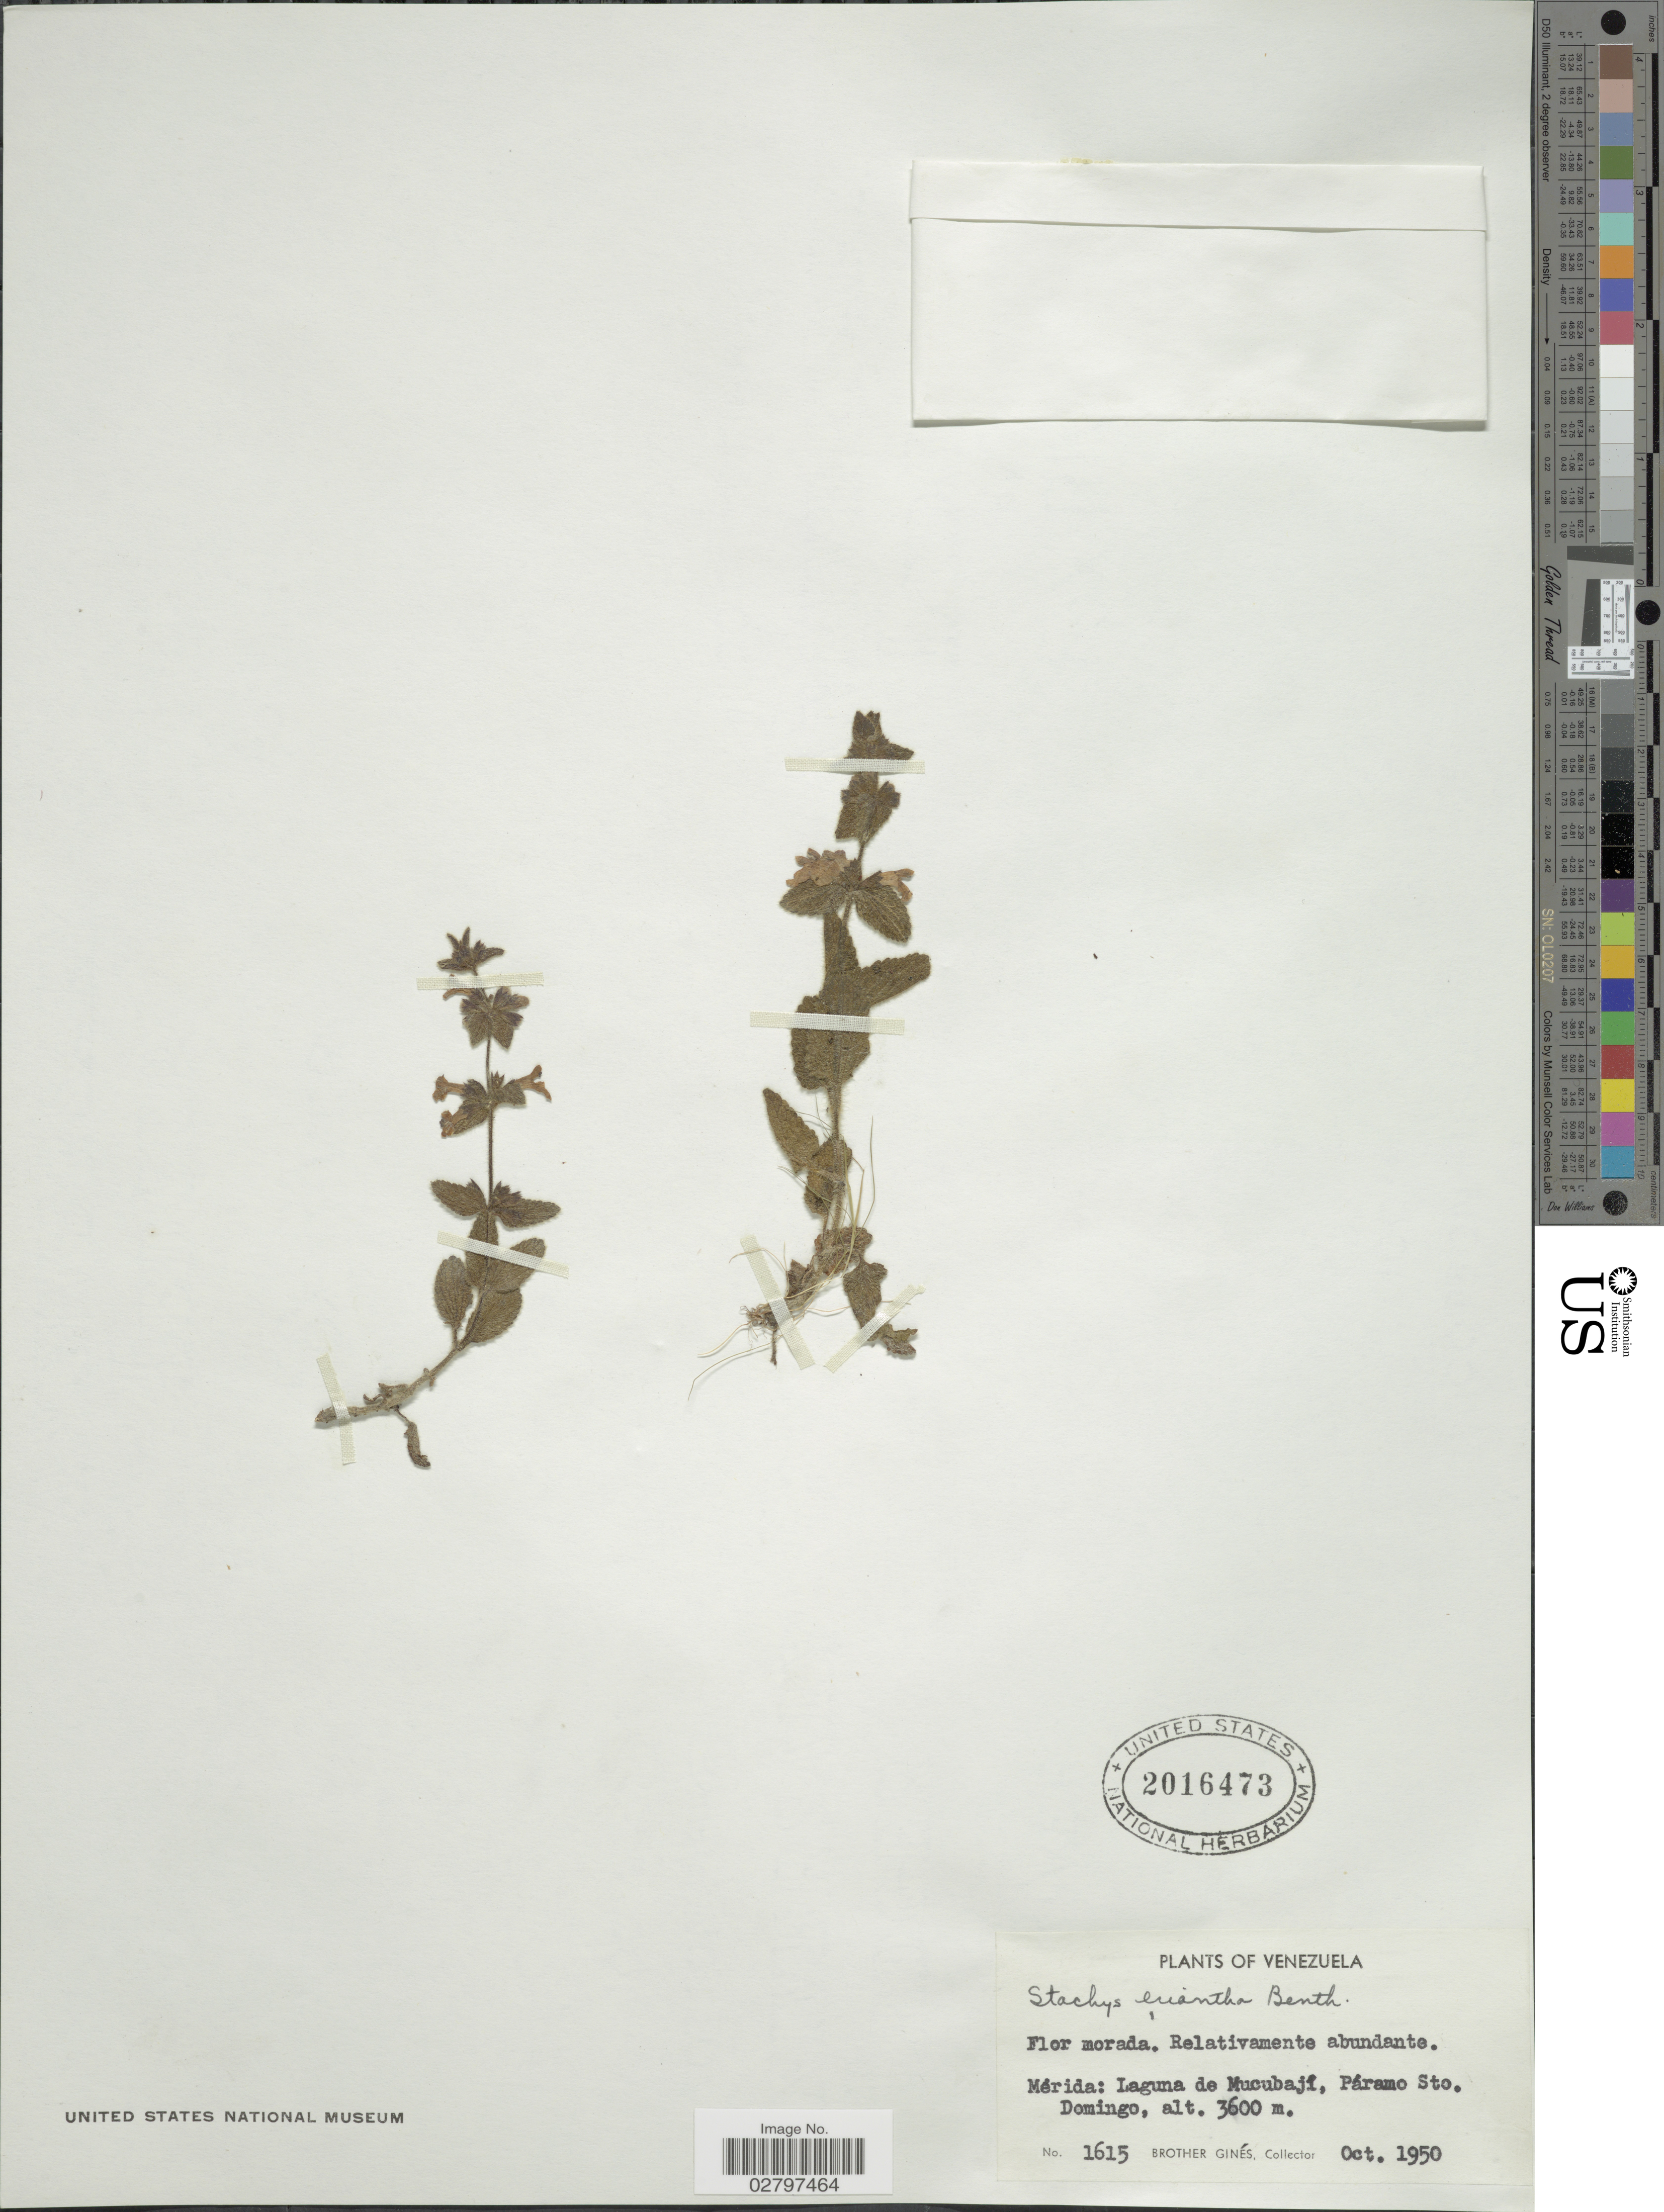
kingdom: Plantae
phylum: Tracheophyta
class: Magnoliopsida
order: Lamiales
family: Lamiaceae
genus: Stachys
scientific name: Stachys eriantha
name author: Benth.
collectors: Bro. Gines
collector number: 1615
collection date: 1950-10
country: Venezuela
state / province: Mérida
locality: Laguna de Mucubají, Páramo Sto. Domingo.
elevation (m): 3600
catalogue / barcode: US 2016473